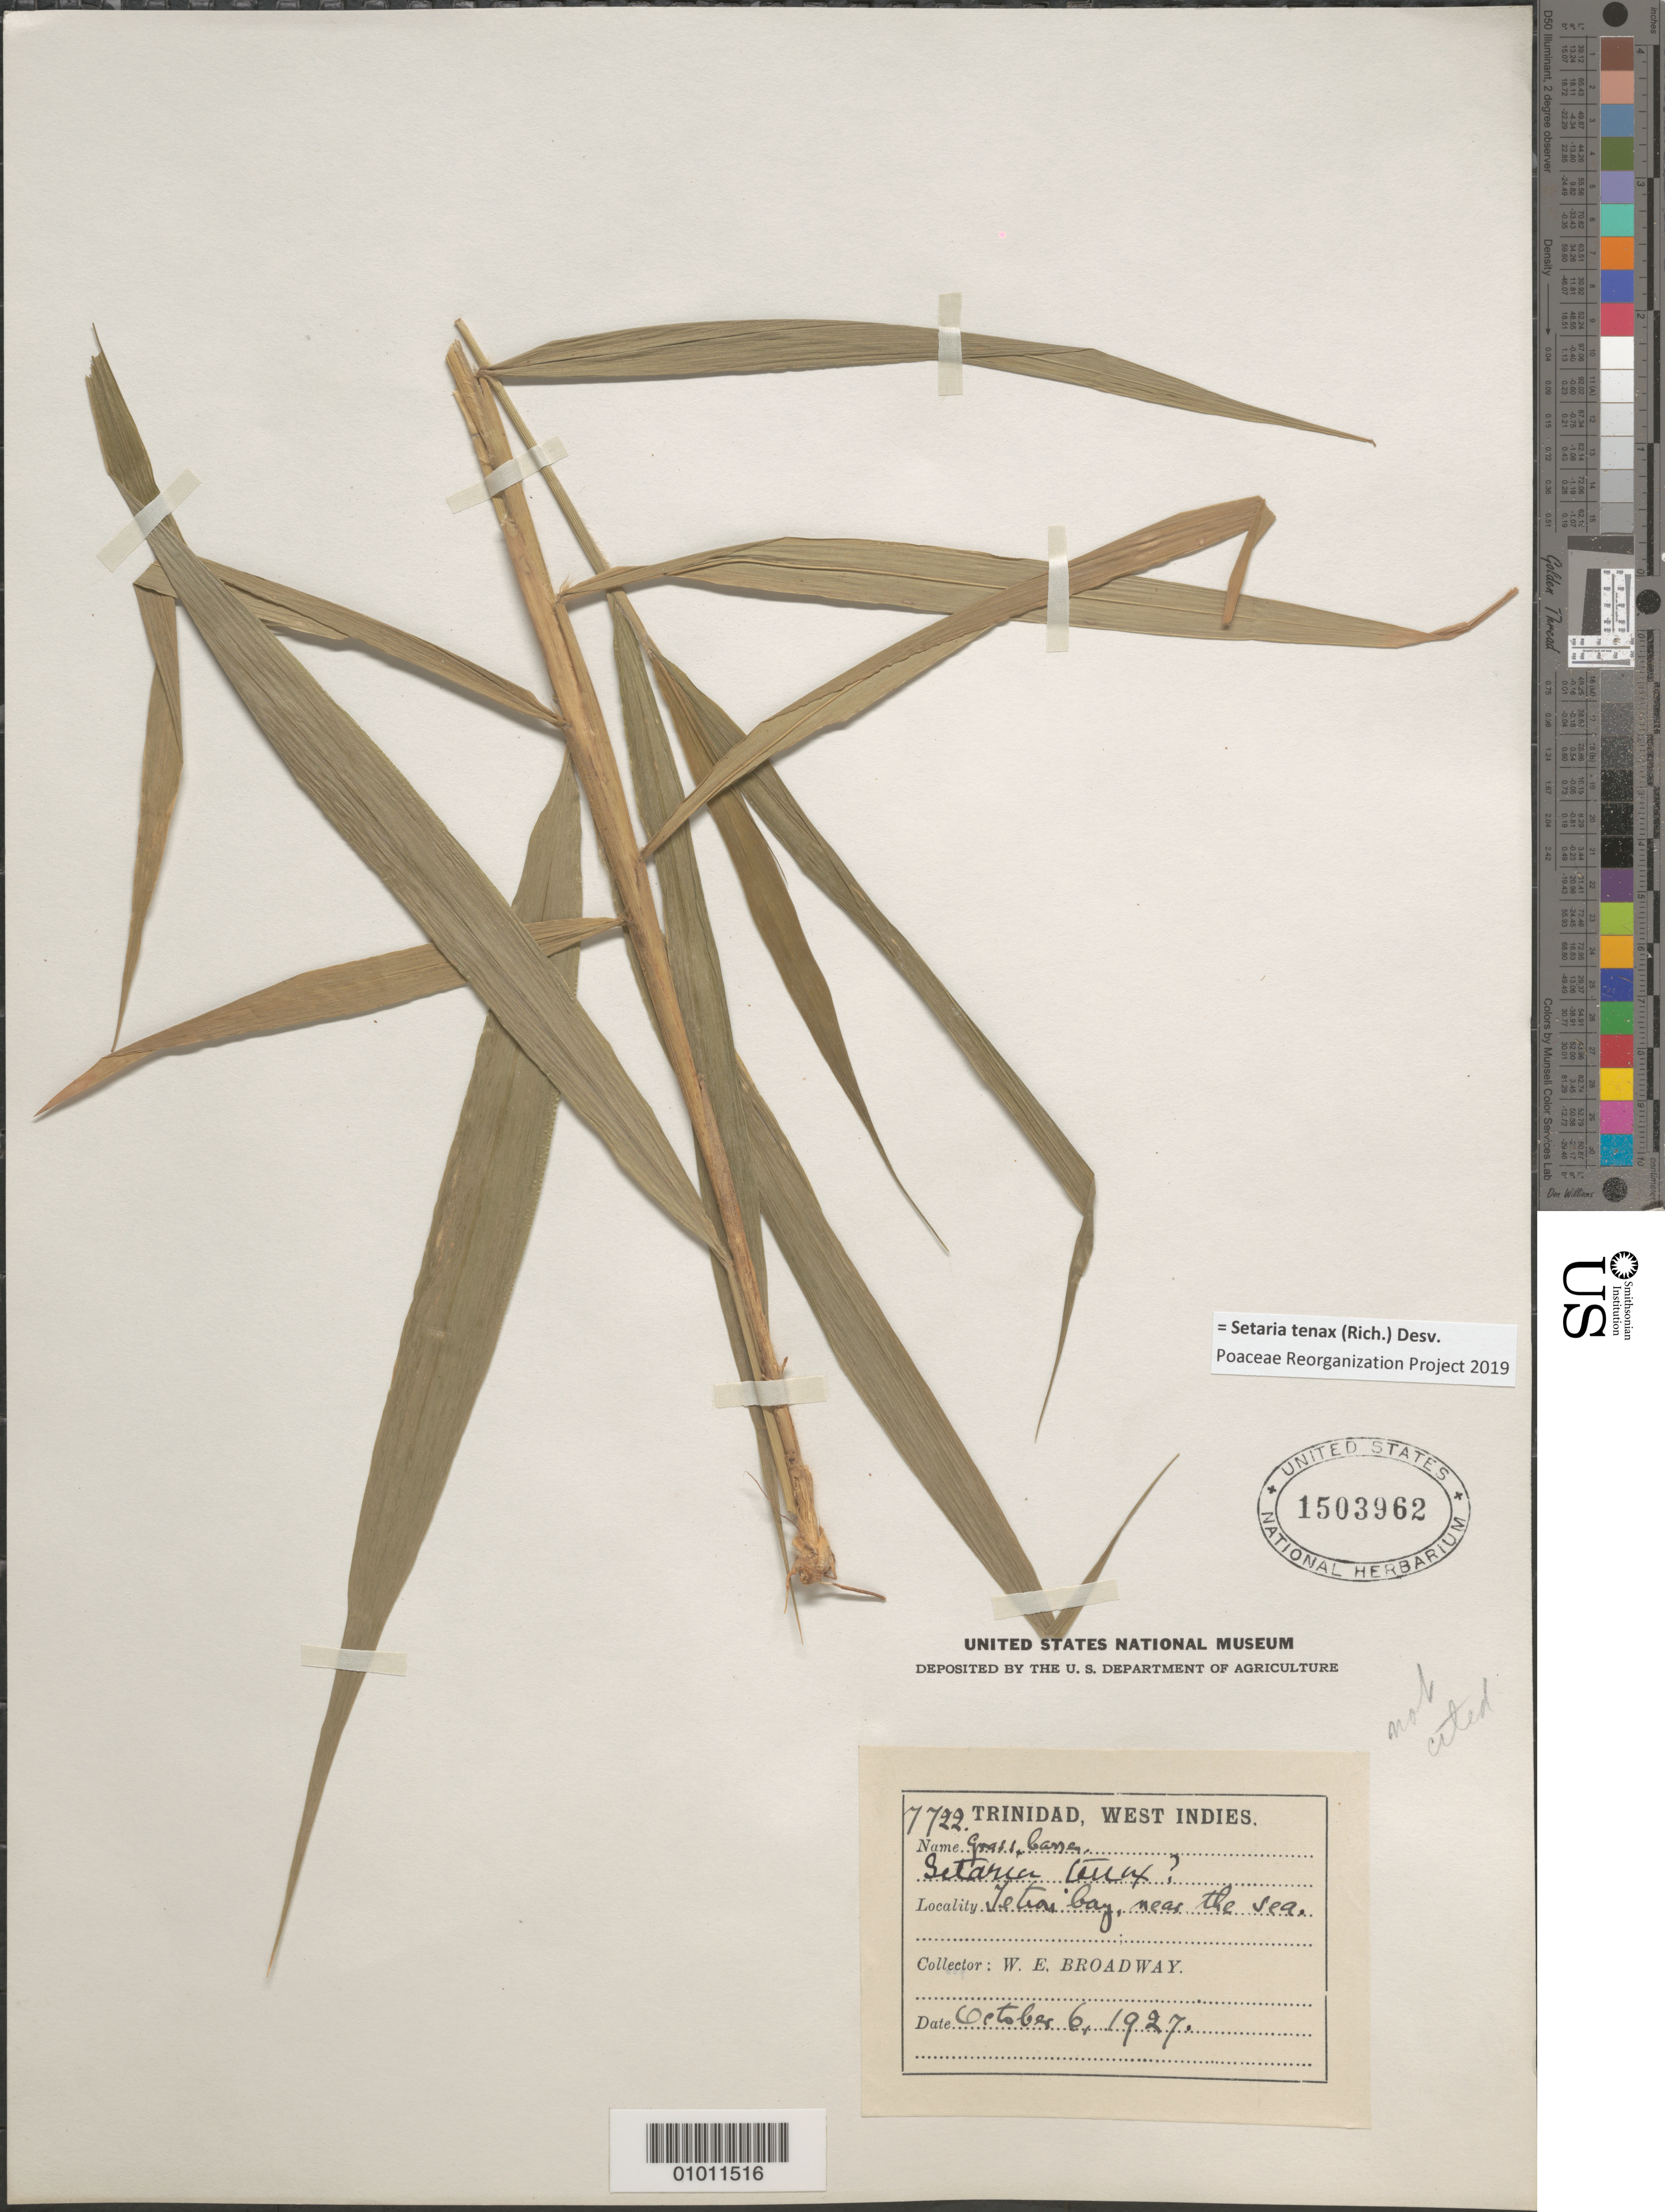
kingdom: Plantae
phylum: Tracheophyta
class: Liliopsida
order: Poales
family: Poaceae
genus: Setaria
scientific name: Setaria tenax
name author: (Rich.) Desv.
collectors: W. E. Broadway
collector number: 7722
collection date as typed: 06 Oct 1927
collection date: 1927-10-06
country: Trinidad and Tobago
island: Trinidad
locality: Teteron Bay, near the sea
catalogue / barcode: US 1503962